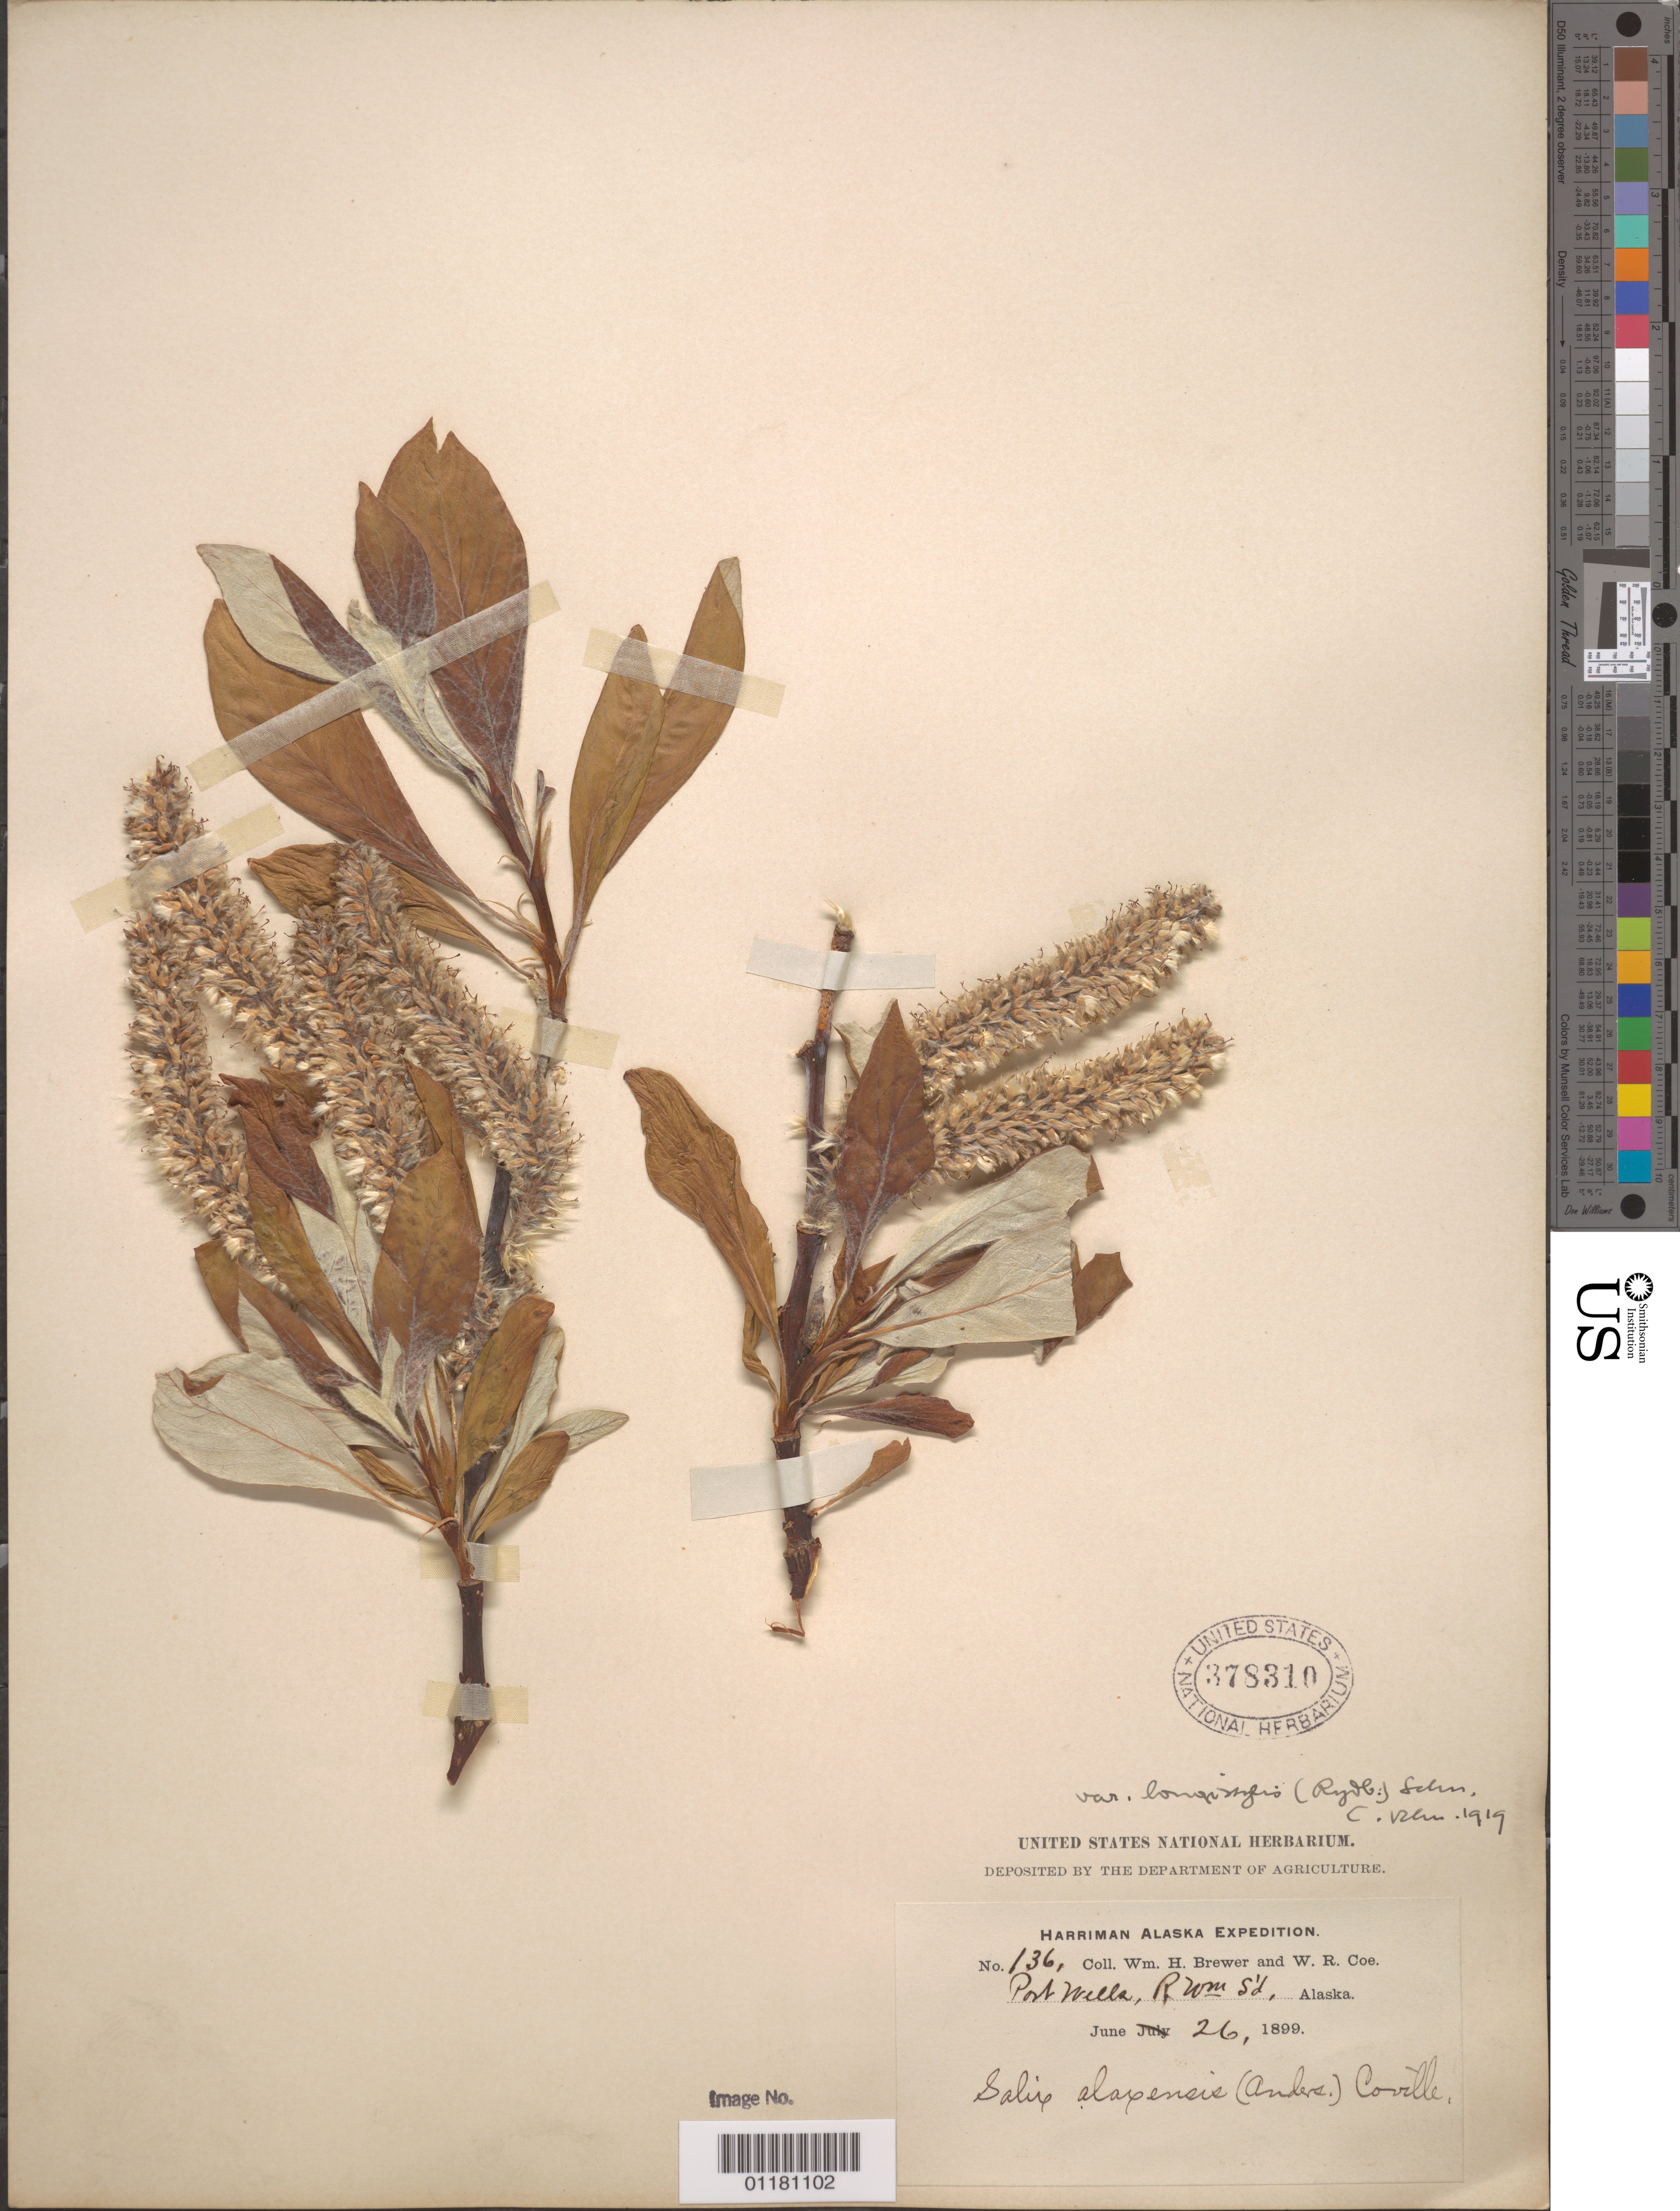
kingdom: Plantae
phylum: Tracheophyta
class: Magnoliopsida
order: Malpighiales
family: Salicaceae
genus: Salix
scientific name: Salix alaxensis var. longistylis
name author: (Rydb.) C.K. Schneid.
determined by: Ball, C. R.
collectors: W. H. Brewer & W. Coe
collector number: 136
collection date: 1899-06-26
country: United States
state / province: Alaska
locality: Port Wells.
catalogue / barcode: US 378310